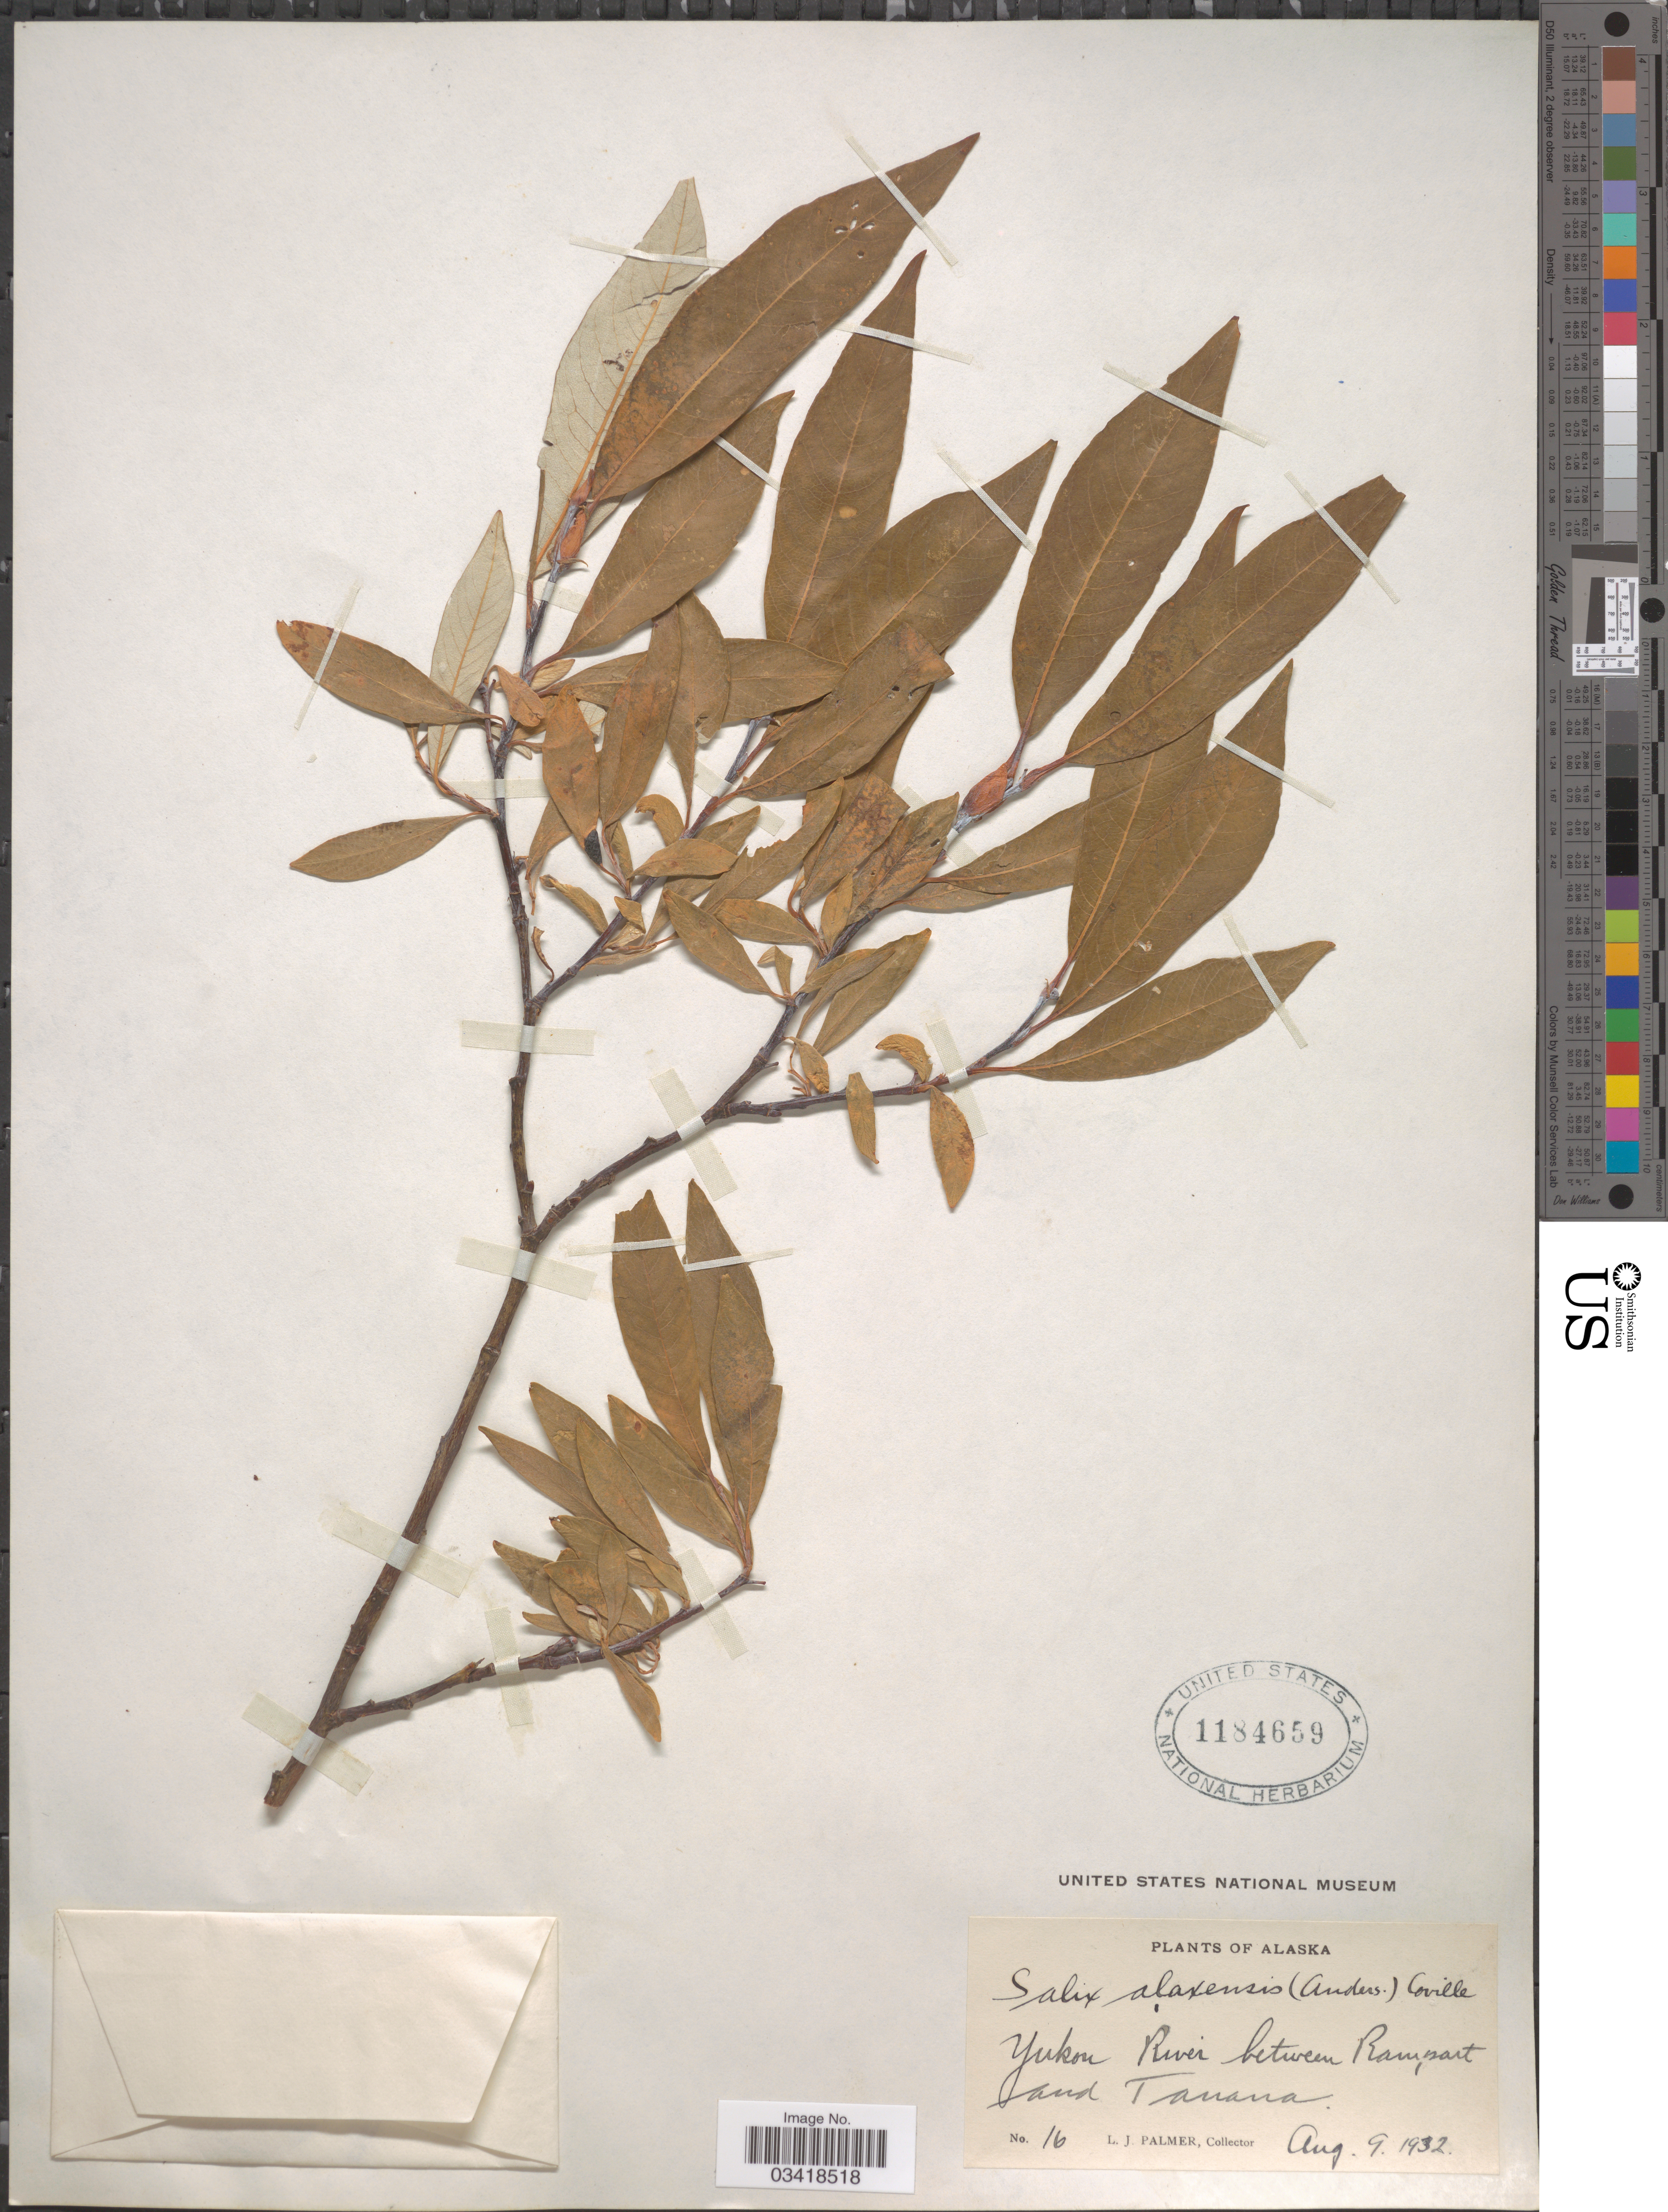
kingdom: Plantae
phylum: Tracheophyta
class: Magnoliopsida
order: Malpighiales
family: Salicaceae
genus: Salix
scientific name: Salix alaxensis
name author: (Andersson) Coville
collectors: L. J. Palmer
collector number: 16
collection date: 1932-08-09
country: United States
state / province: Alaska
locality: Yukon River between Rampart and Tanana.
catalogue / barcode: US 1184659